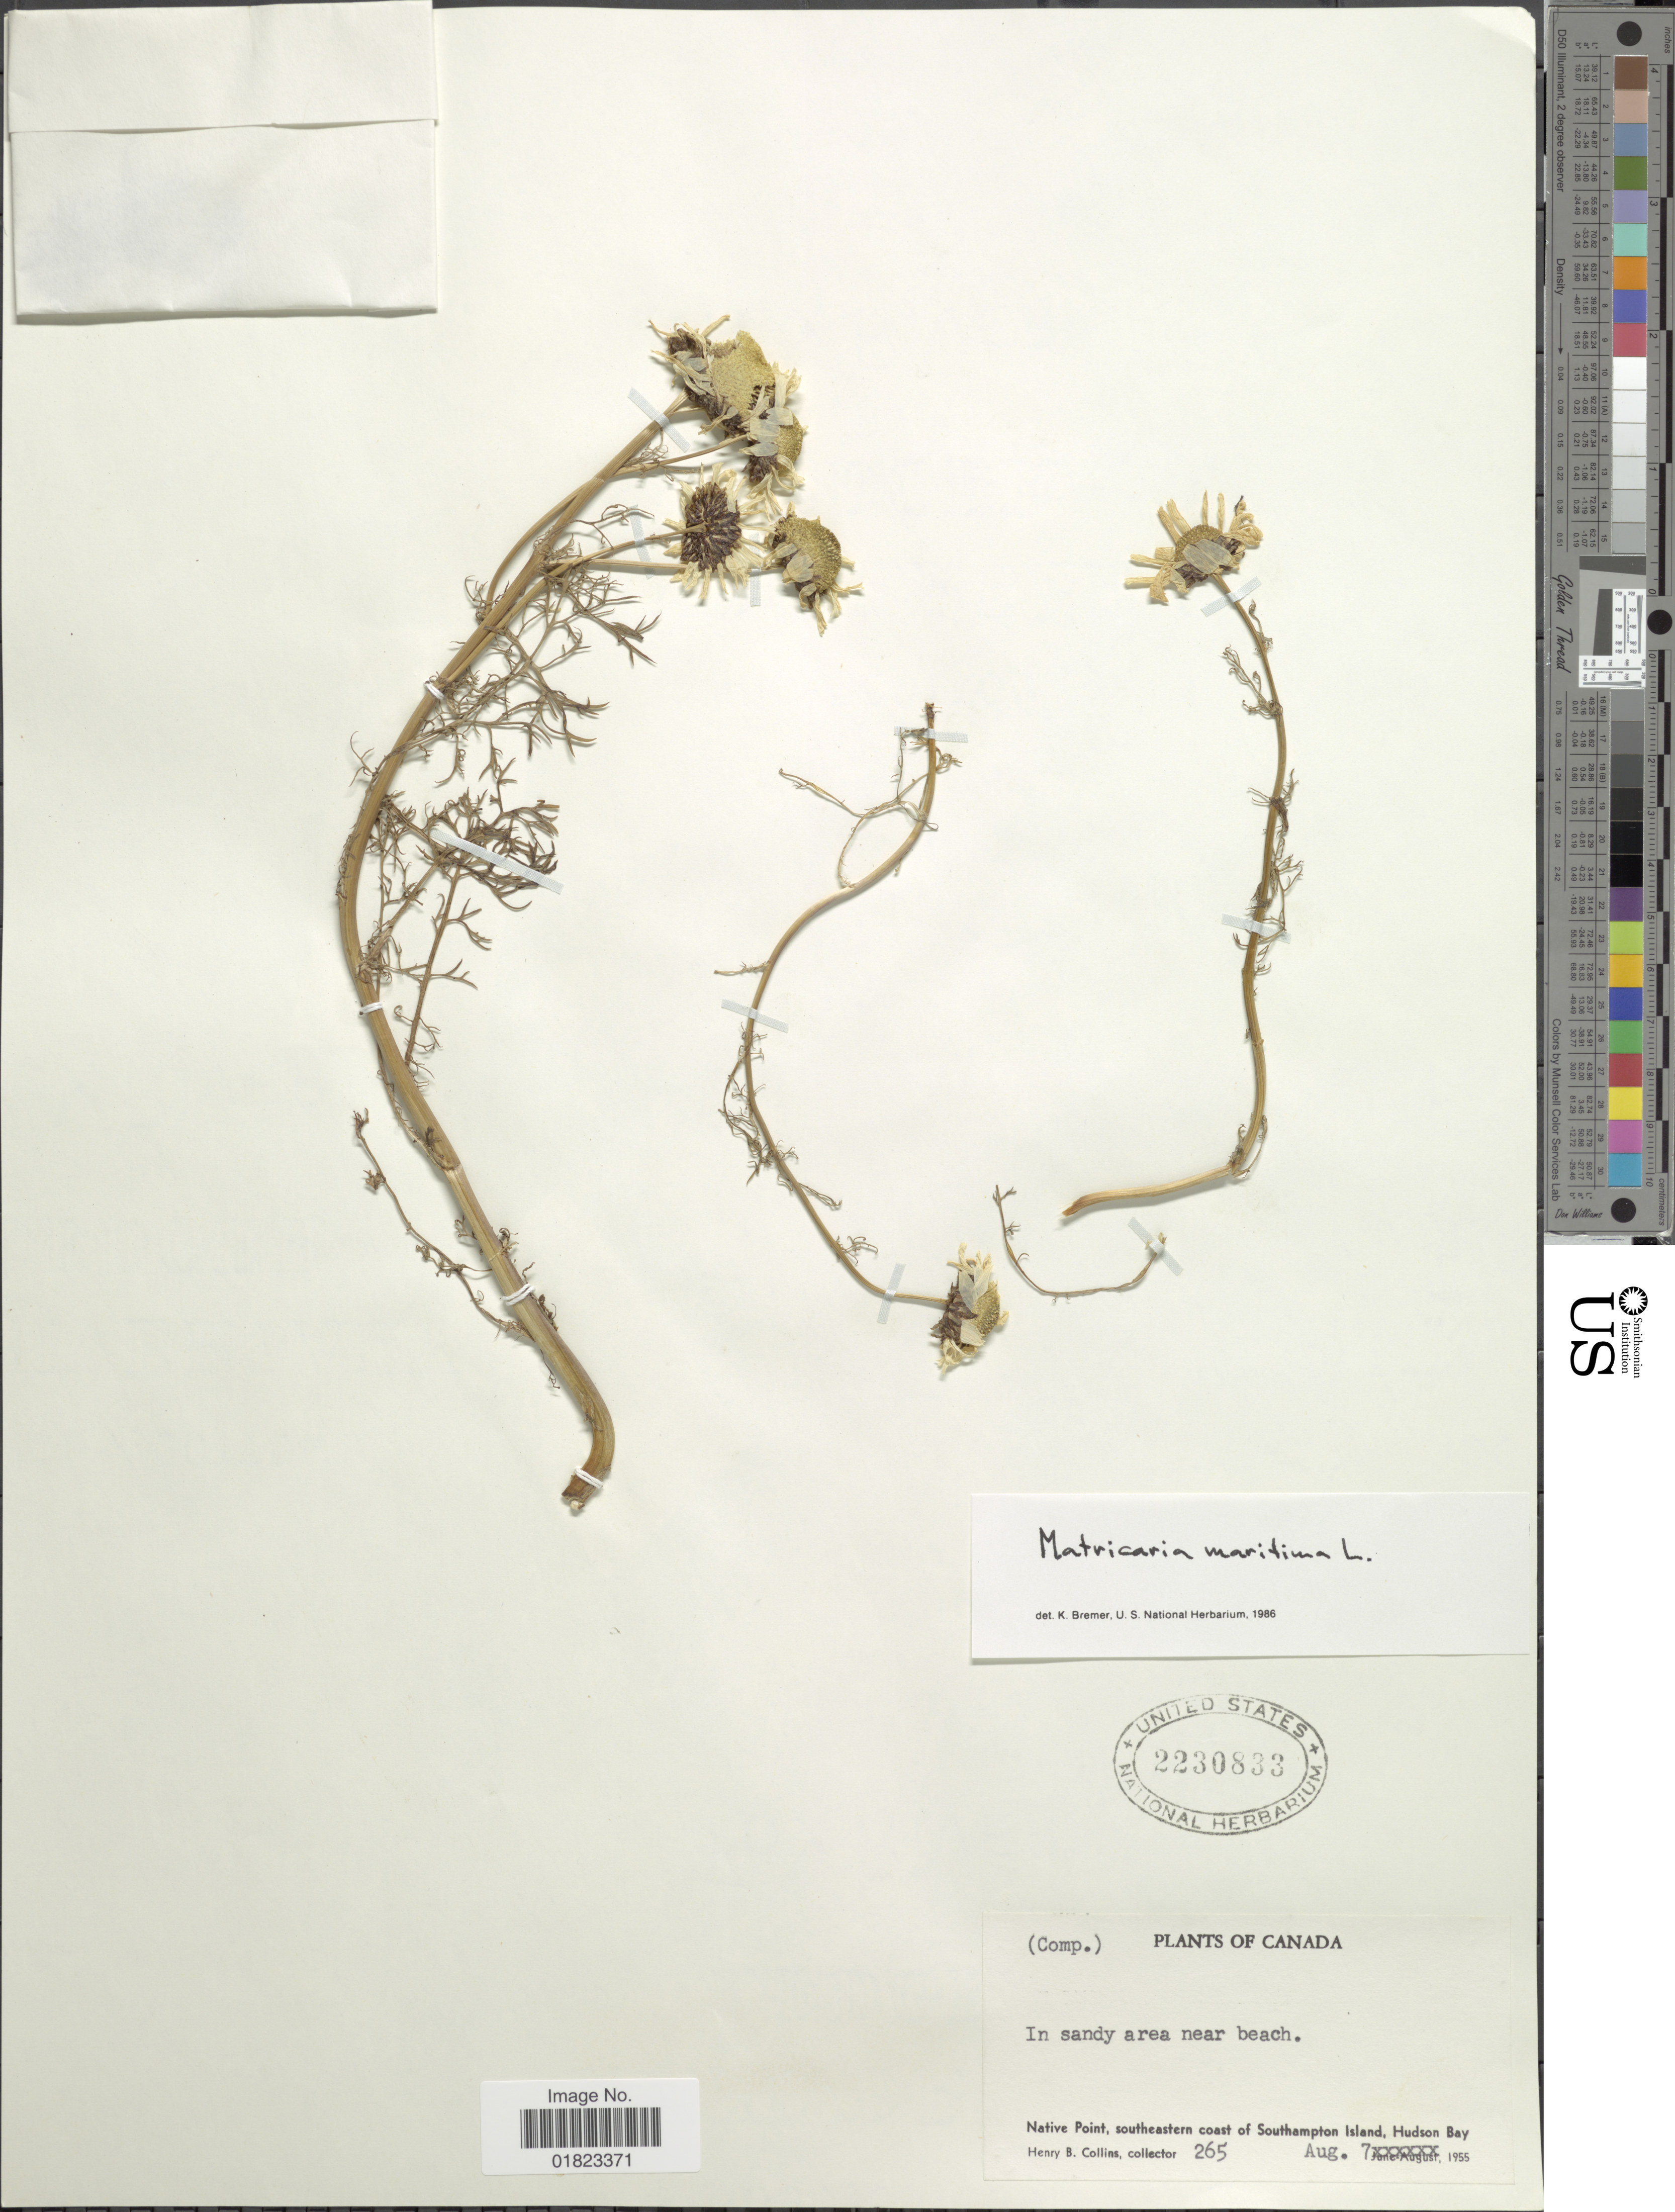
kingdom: Plantae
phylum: Tracheophyta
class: Magnoliopsida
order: Asterales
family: Asteraceae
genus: Tripleurospermum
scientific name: Tripleurospermum maritimum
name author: (L.) W.D.J. Koch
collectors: H. Collins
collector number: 265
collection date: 1955-08-07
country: Canada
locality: Native Point, southeastern coast of Southampton Island, Hudson Bay.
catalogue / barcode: US 2230833